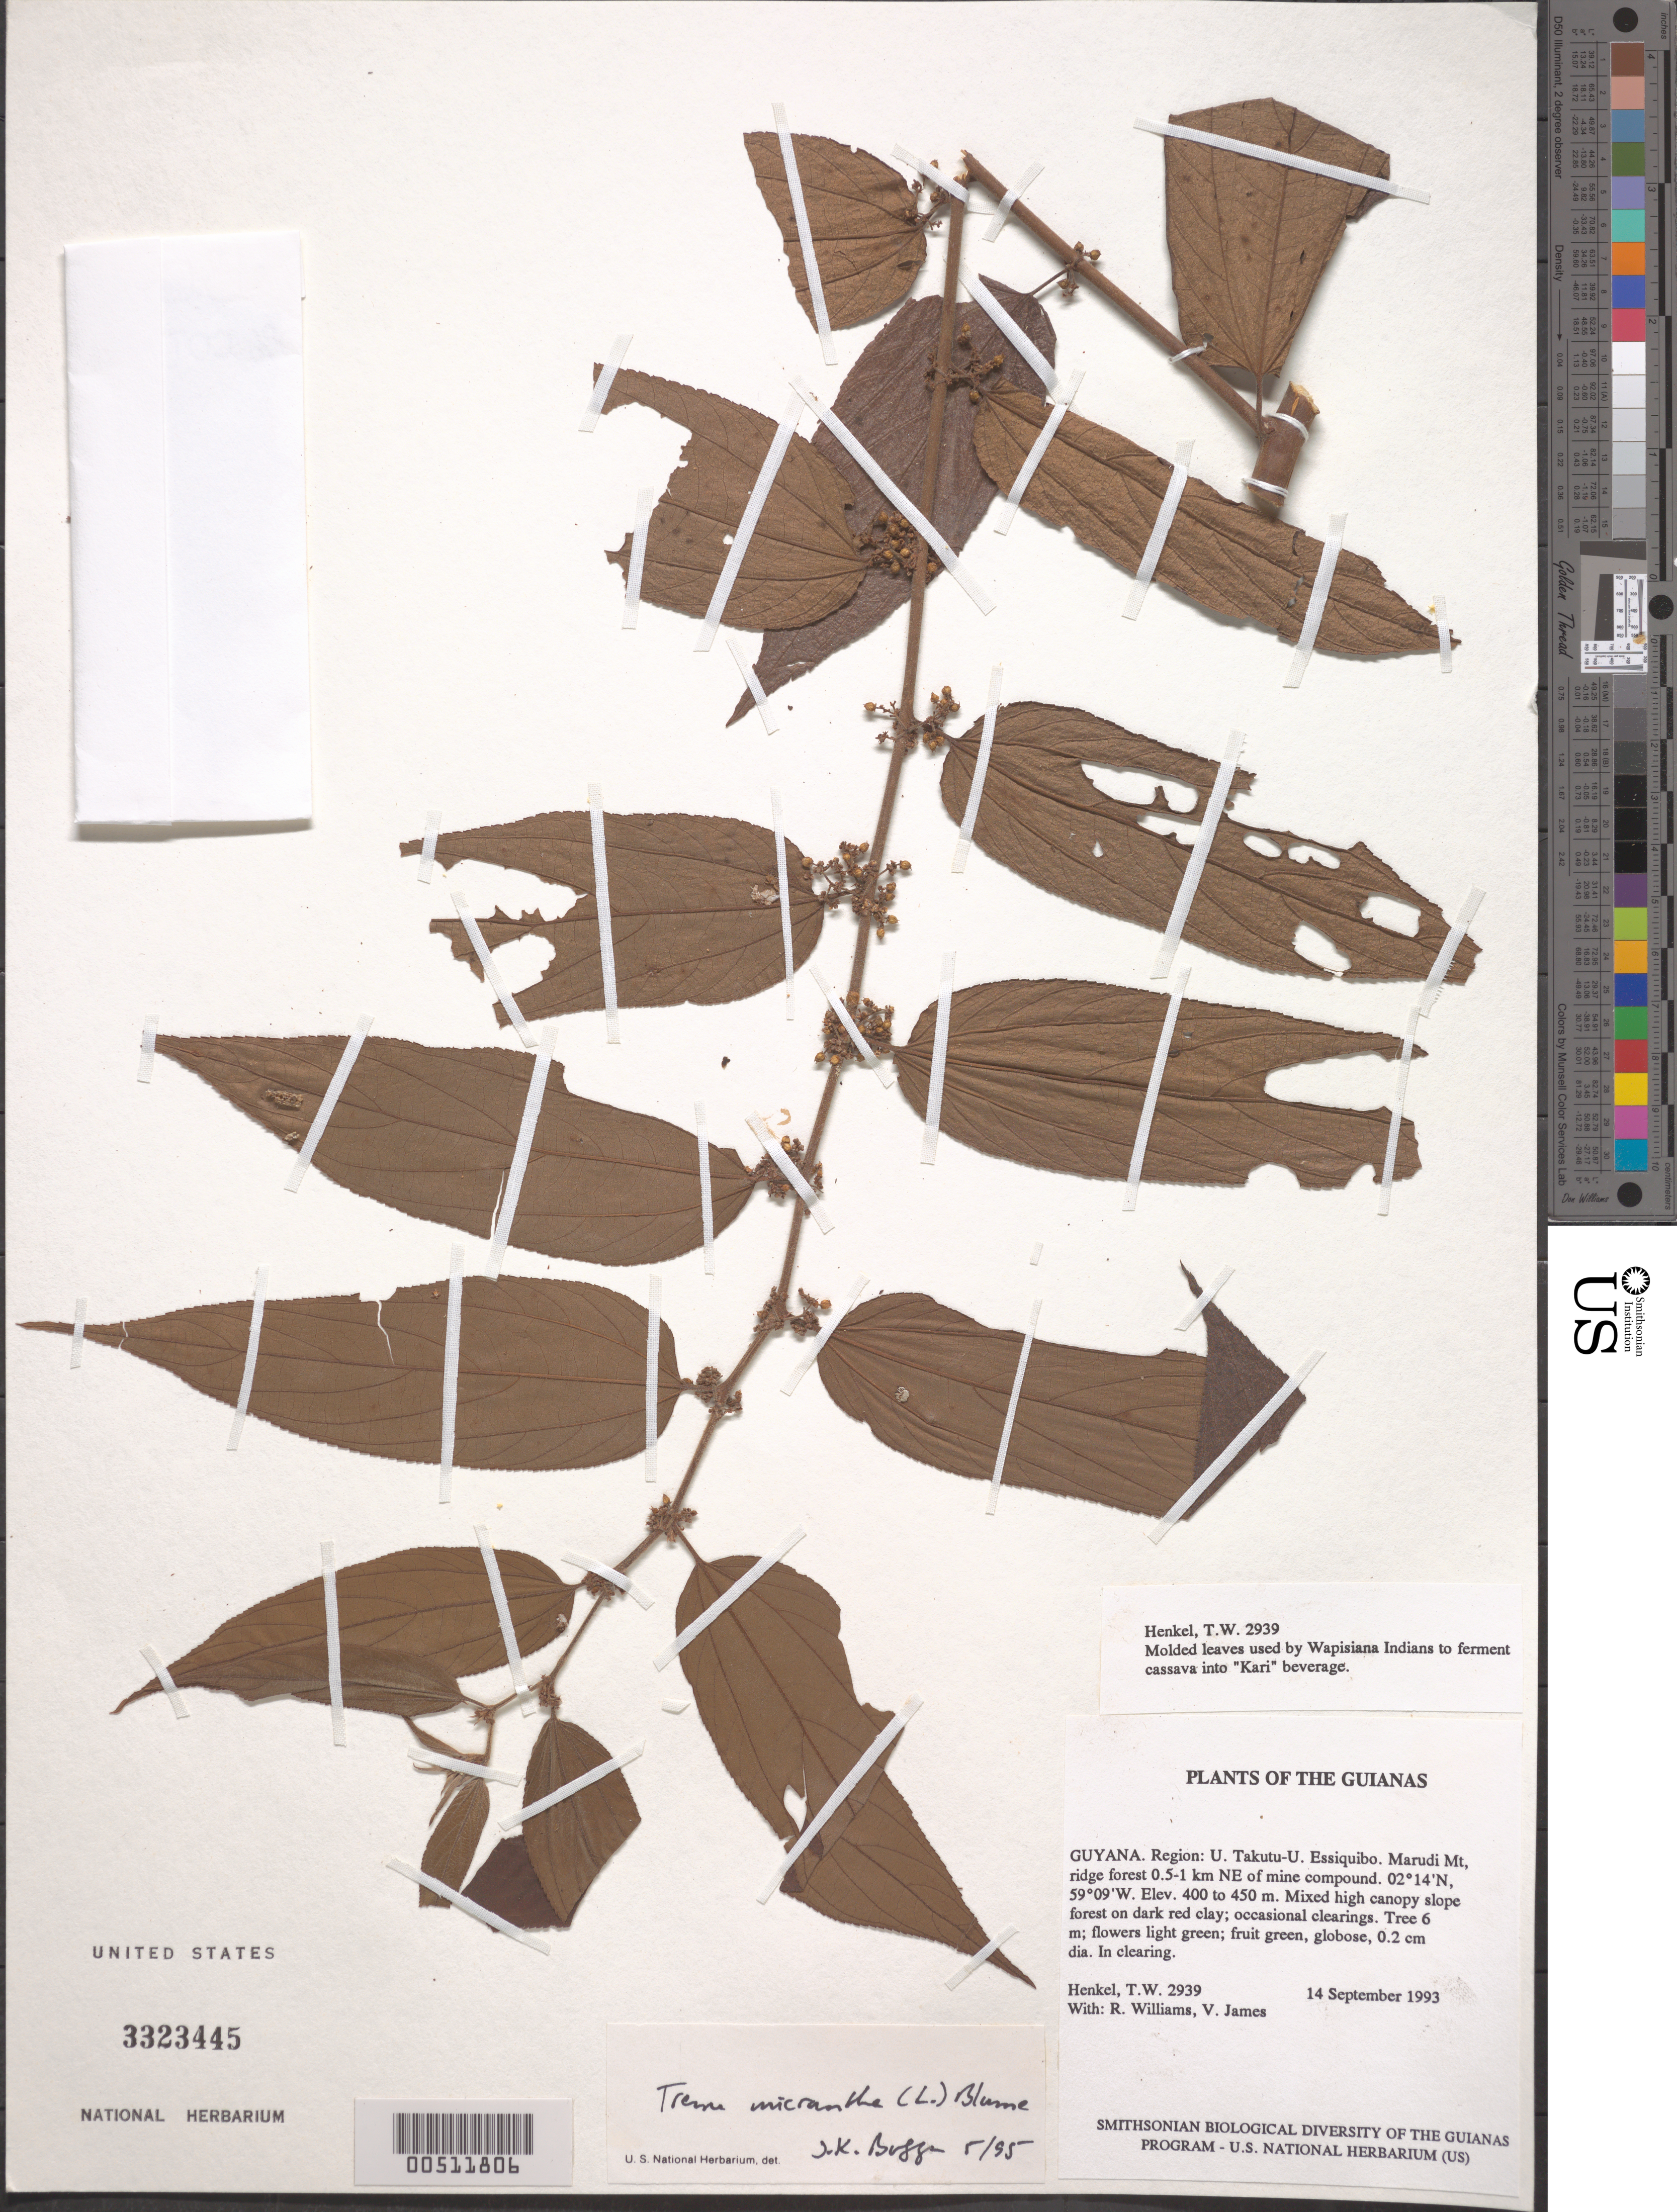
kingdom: Plantae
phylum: Tracheophyta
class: Magnoliopsida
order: Rosales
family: Cannabaceae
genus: Trema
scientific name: Trema micranthum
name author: (L.) Blume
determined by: Boggan, J. K., (US), NMNH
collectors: T. Henkel, R. Williams & V. James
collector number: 2939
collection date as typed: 14 September 1993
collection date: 1993-09-14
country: Guyana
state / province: U. Takutu-U. Essequibo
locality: Marudi Mt, ridge forest 0.5-1 km NE of mine compound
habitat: Mixed high canopy slope forest on dark red clay; occasional clearings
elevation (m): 400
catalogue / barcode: US 3323445